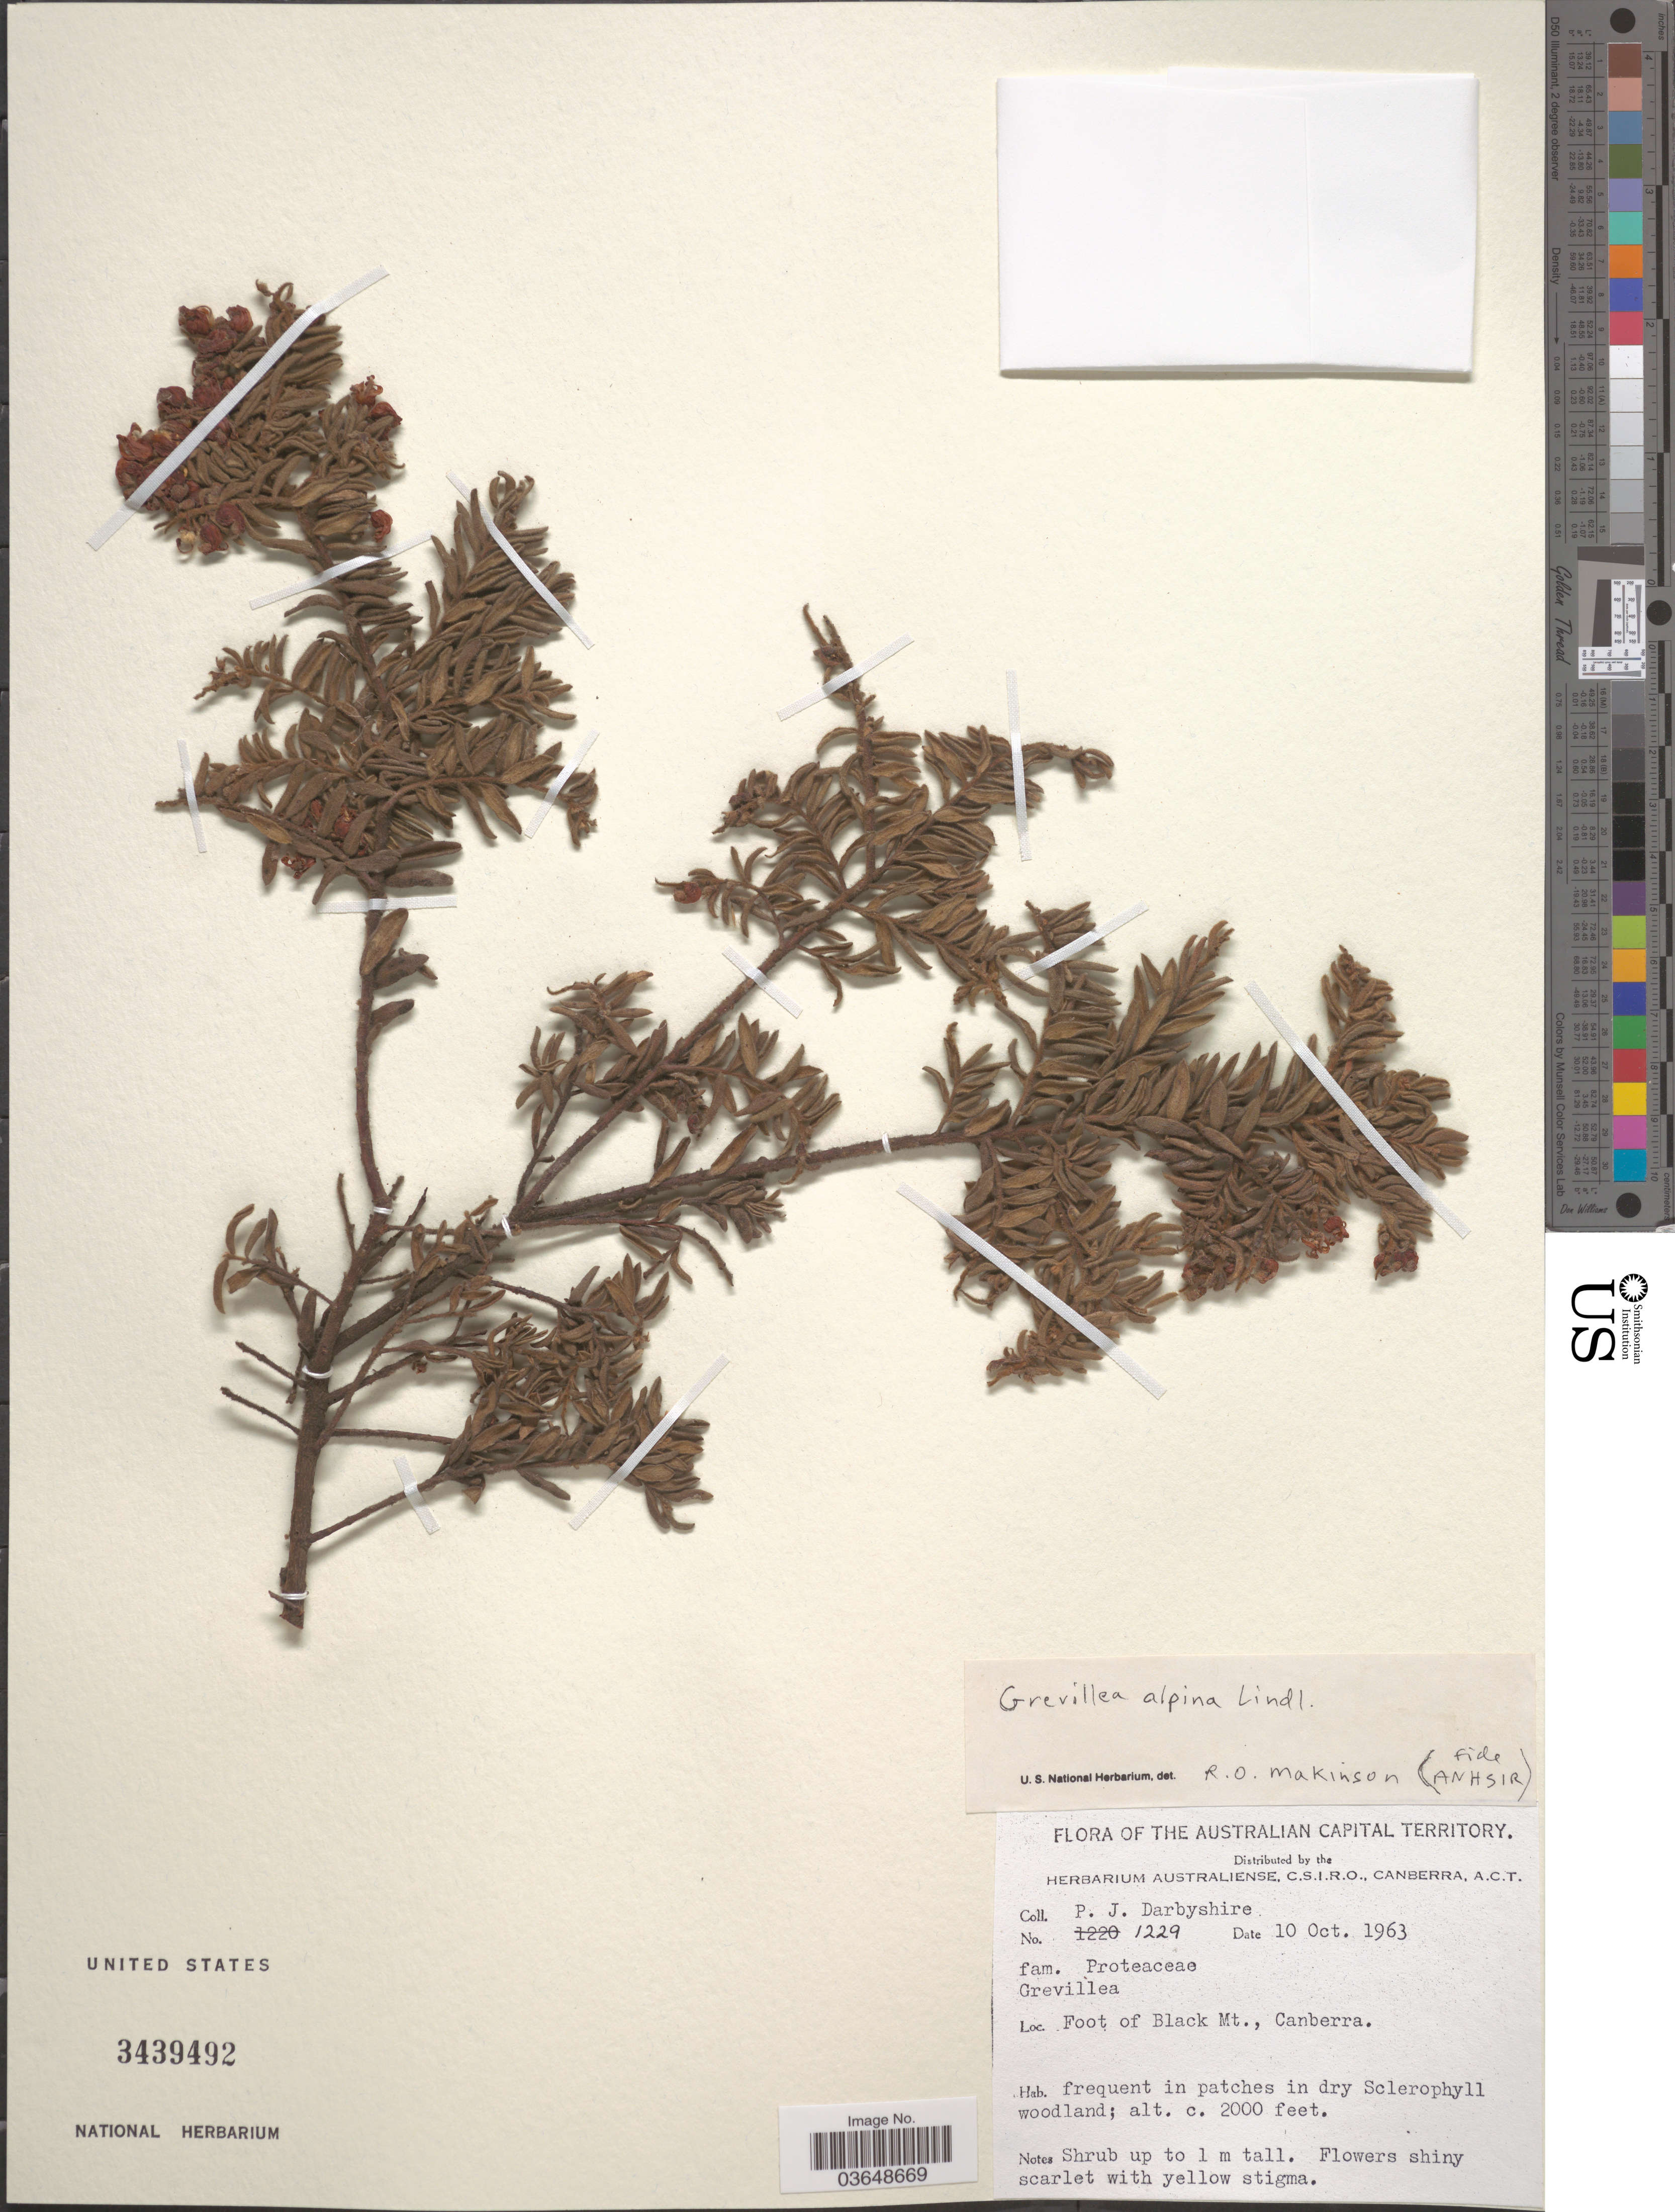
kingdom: Plantae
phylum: Tracheophyta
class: Magnoliopsida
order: Proteales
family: Proteaceae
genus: Grevillea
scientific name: Grevillea alpina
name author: Lindl.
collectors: P. Darbyshire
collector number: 1229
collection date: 1963-10-10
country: Australia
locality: Australian Capital Territory. Foot of Black Mt., Canberra.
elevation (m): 610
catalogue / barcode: US 3439492